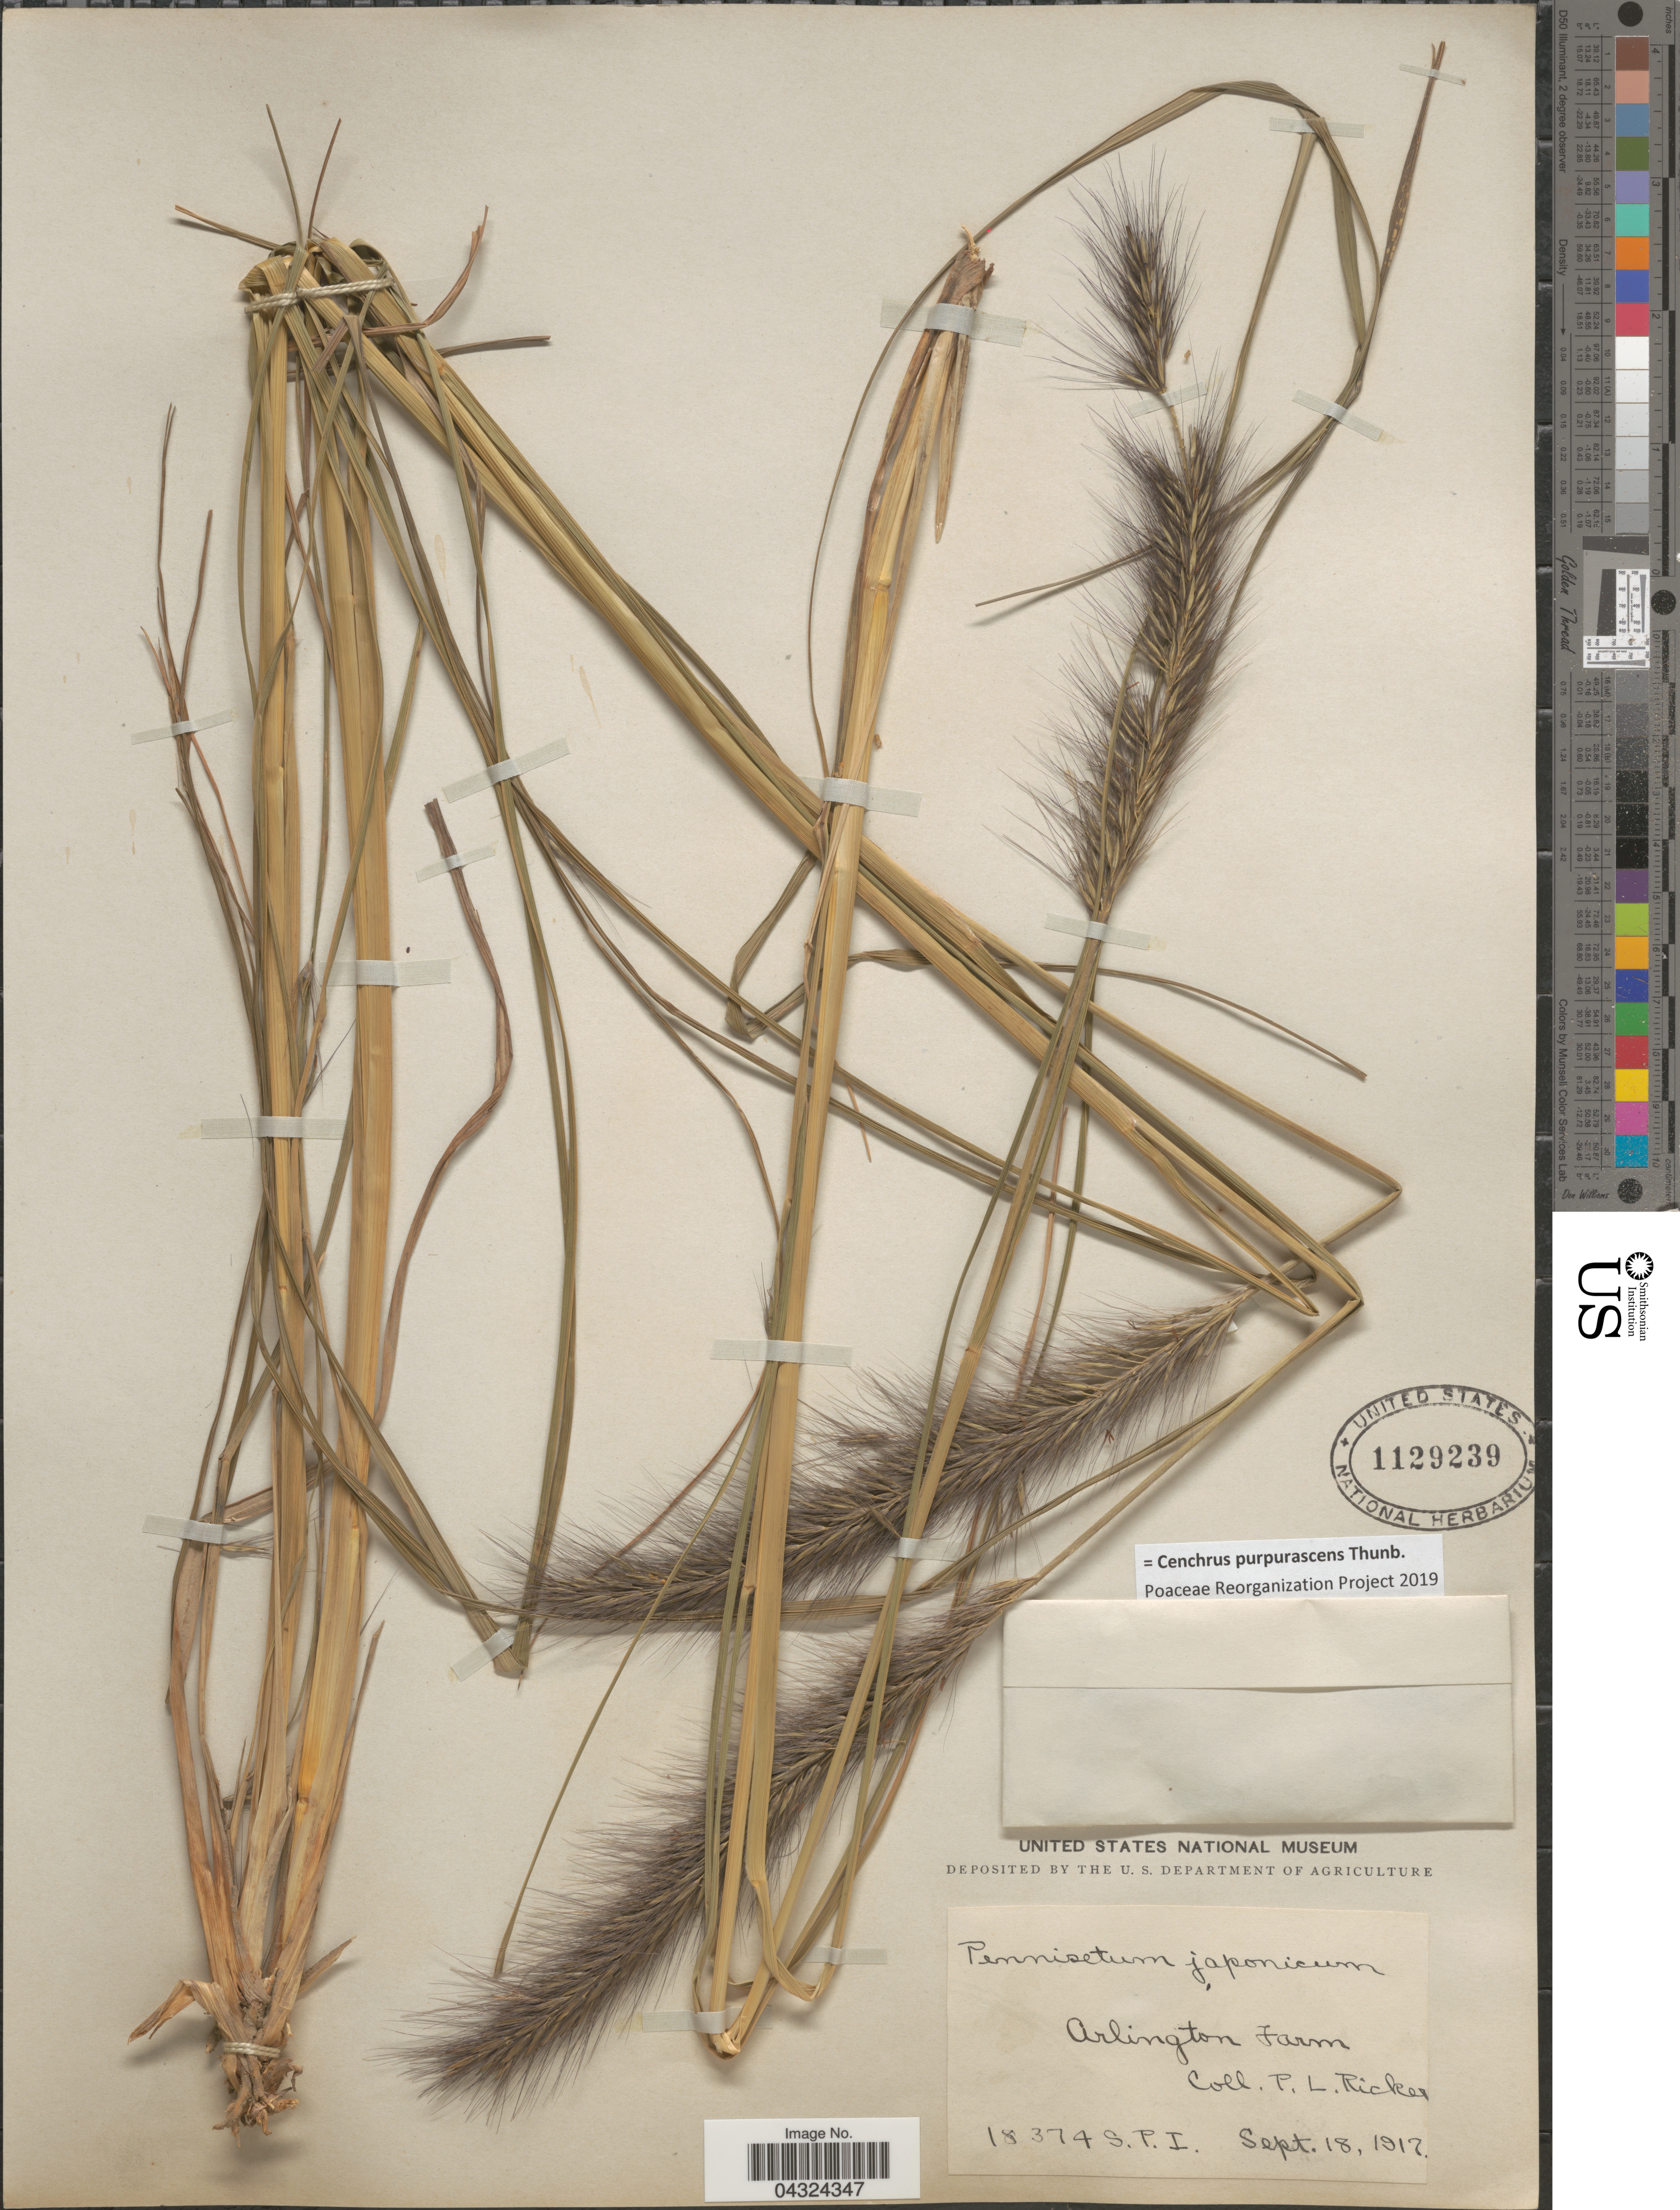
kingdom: Plantae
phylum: Tracheophyta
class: Liliopsida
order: Poales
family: Poaceae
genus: Cenchrus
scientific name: Cenchrus purpurascens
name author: Thunb.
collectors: P. Ricker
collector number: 18374S.P.I.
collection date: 1912-09-18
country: United States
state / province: Virginia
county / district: Arlington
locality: Arlington Farm.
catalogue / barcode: US 1129239